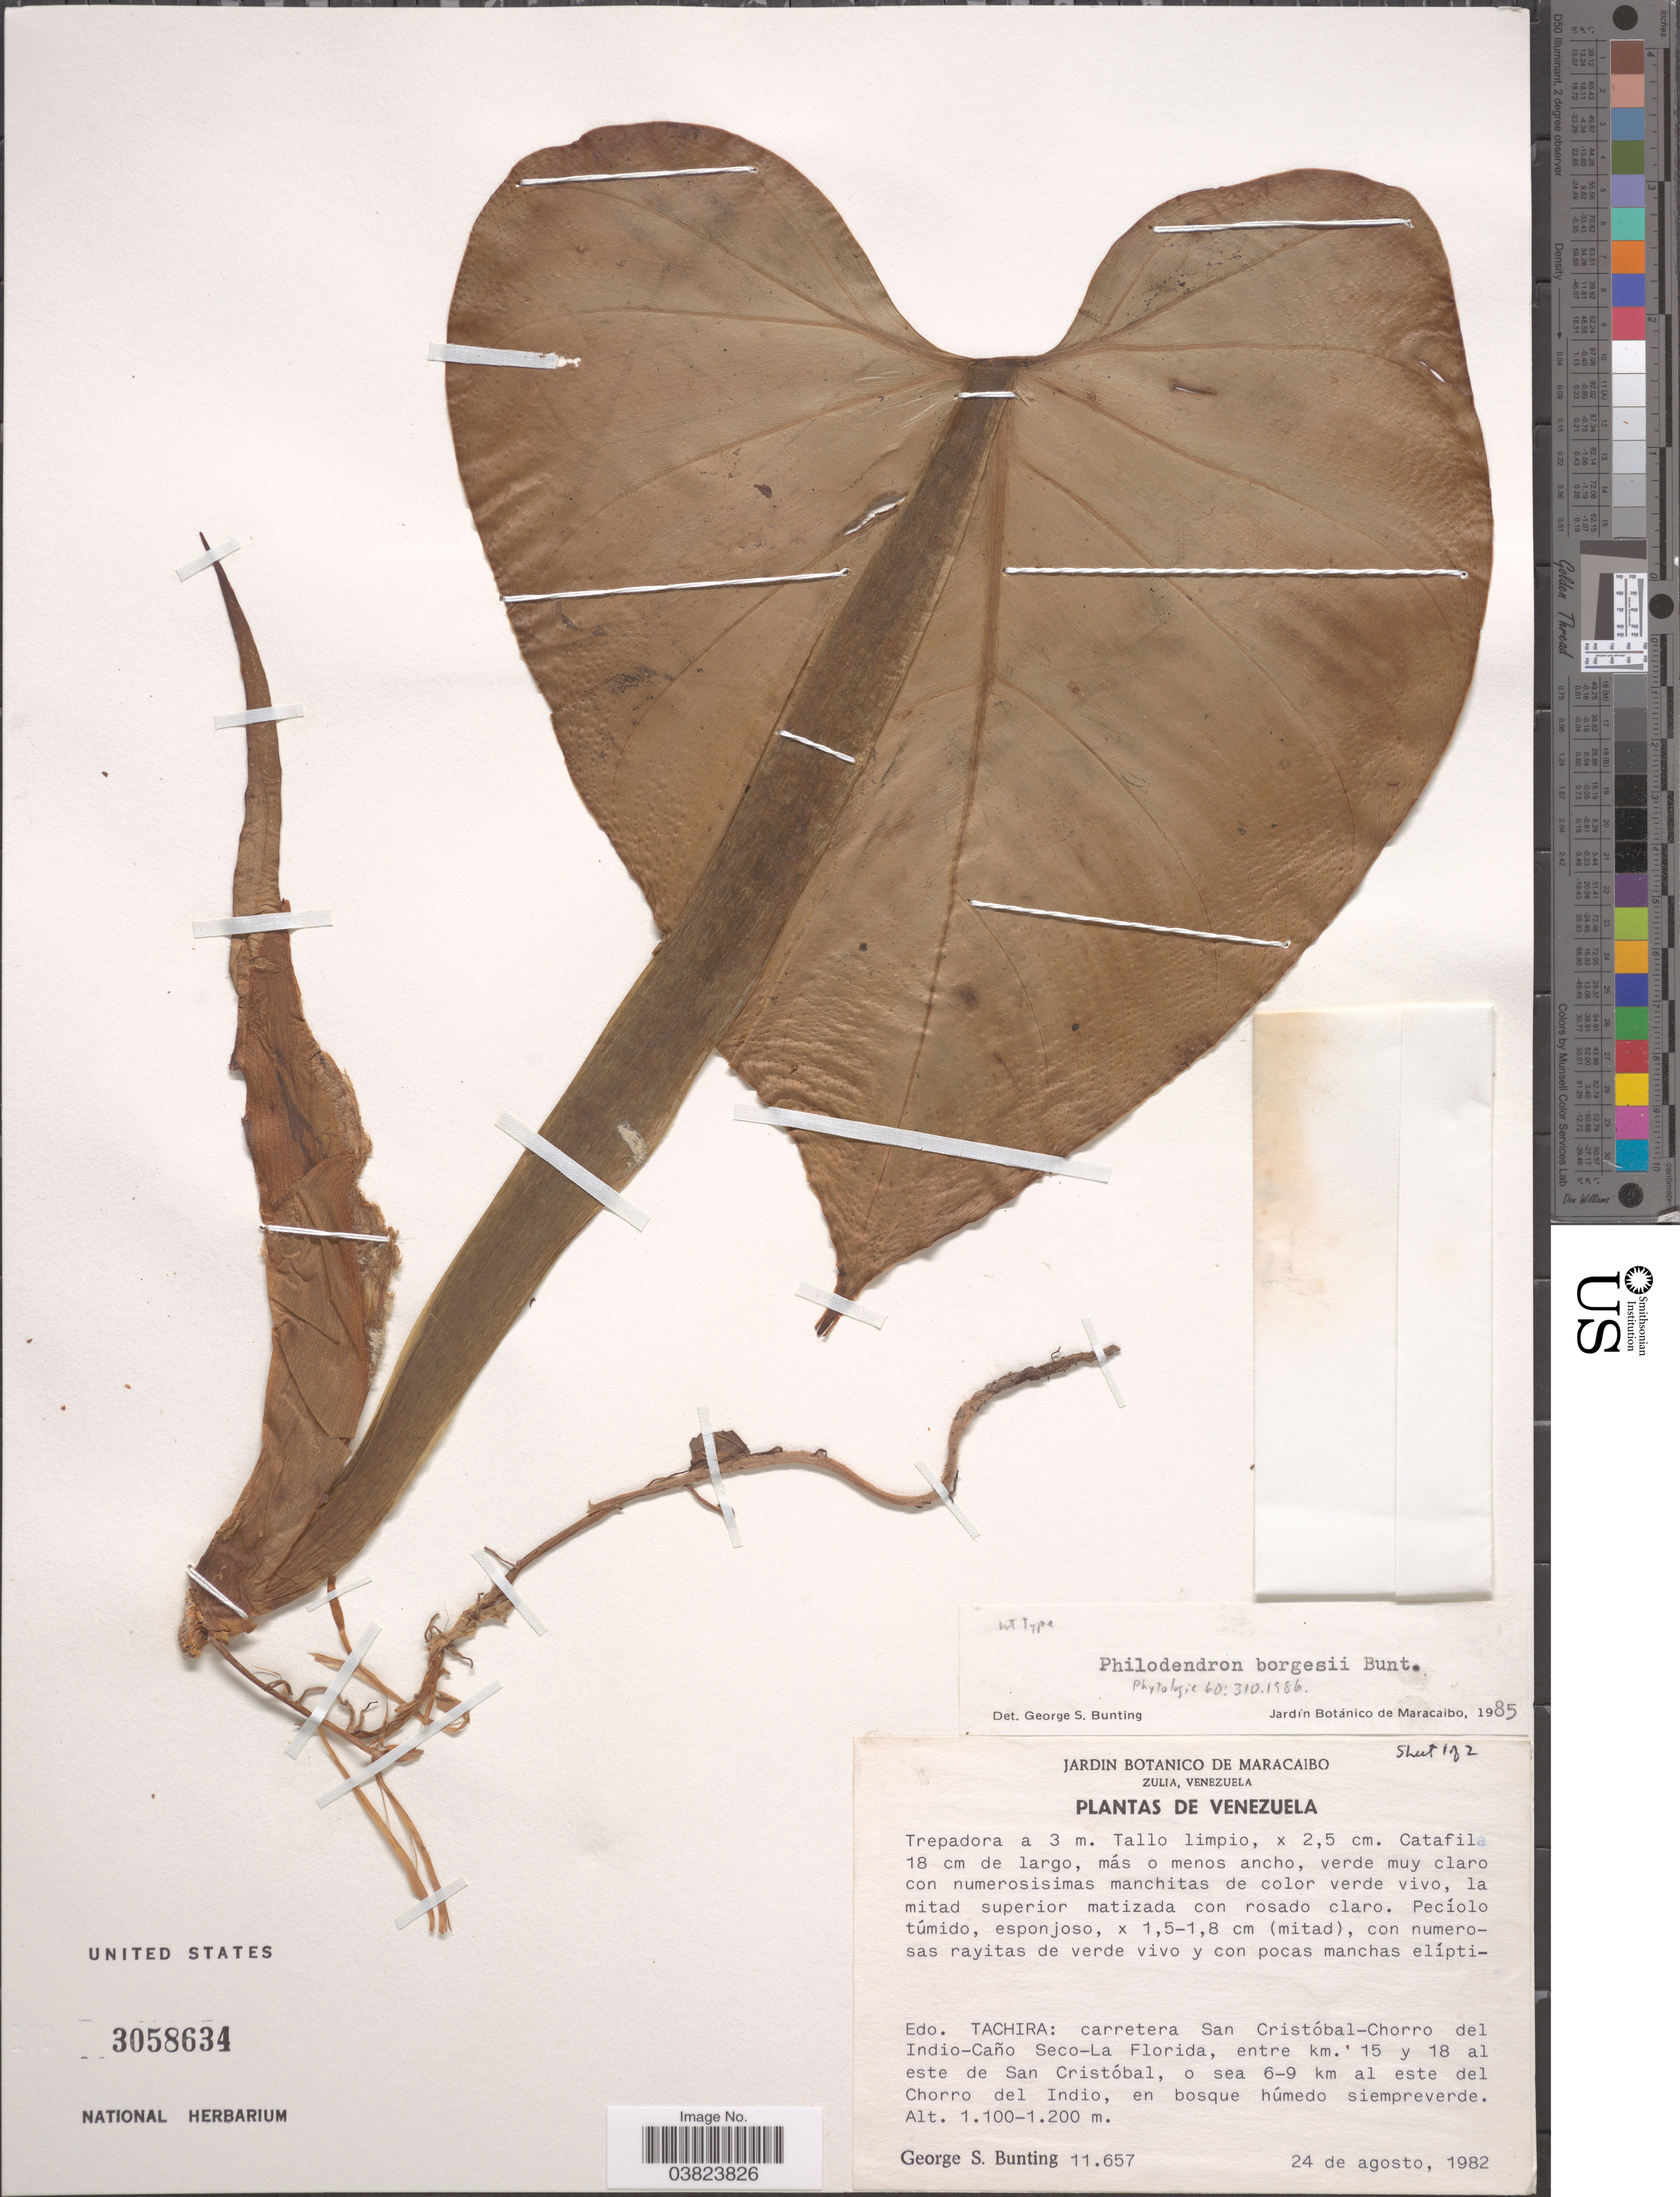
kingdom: Plantae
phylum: Tracheophyta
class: Liliopsida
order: Alismatales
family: Araceae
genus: Philodendron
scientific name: Philodendron borgesii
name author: G.S. Bunting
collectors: G. S. Bunting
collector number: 11657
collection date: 1982-08-24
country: Venezuela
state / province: Tachira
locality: Edo. Tachira: carretera San Cristóbal-Chorro del Indio-caño Seco-La Florida, entre km. 15 y 18 al este de San Cristóbal, o sea 6-9 km al este del Chorro del Indio, en bosque húmedo siempreverde.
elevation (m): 1100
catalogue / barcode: US 3058634